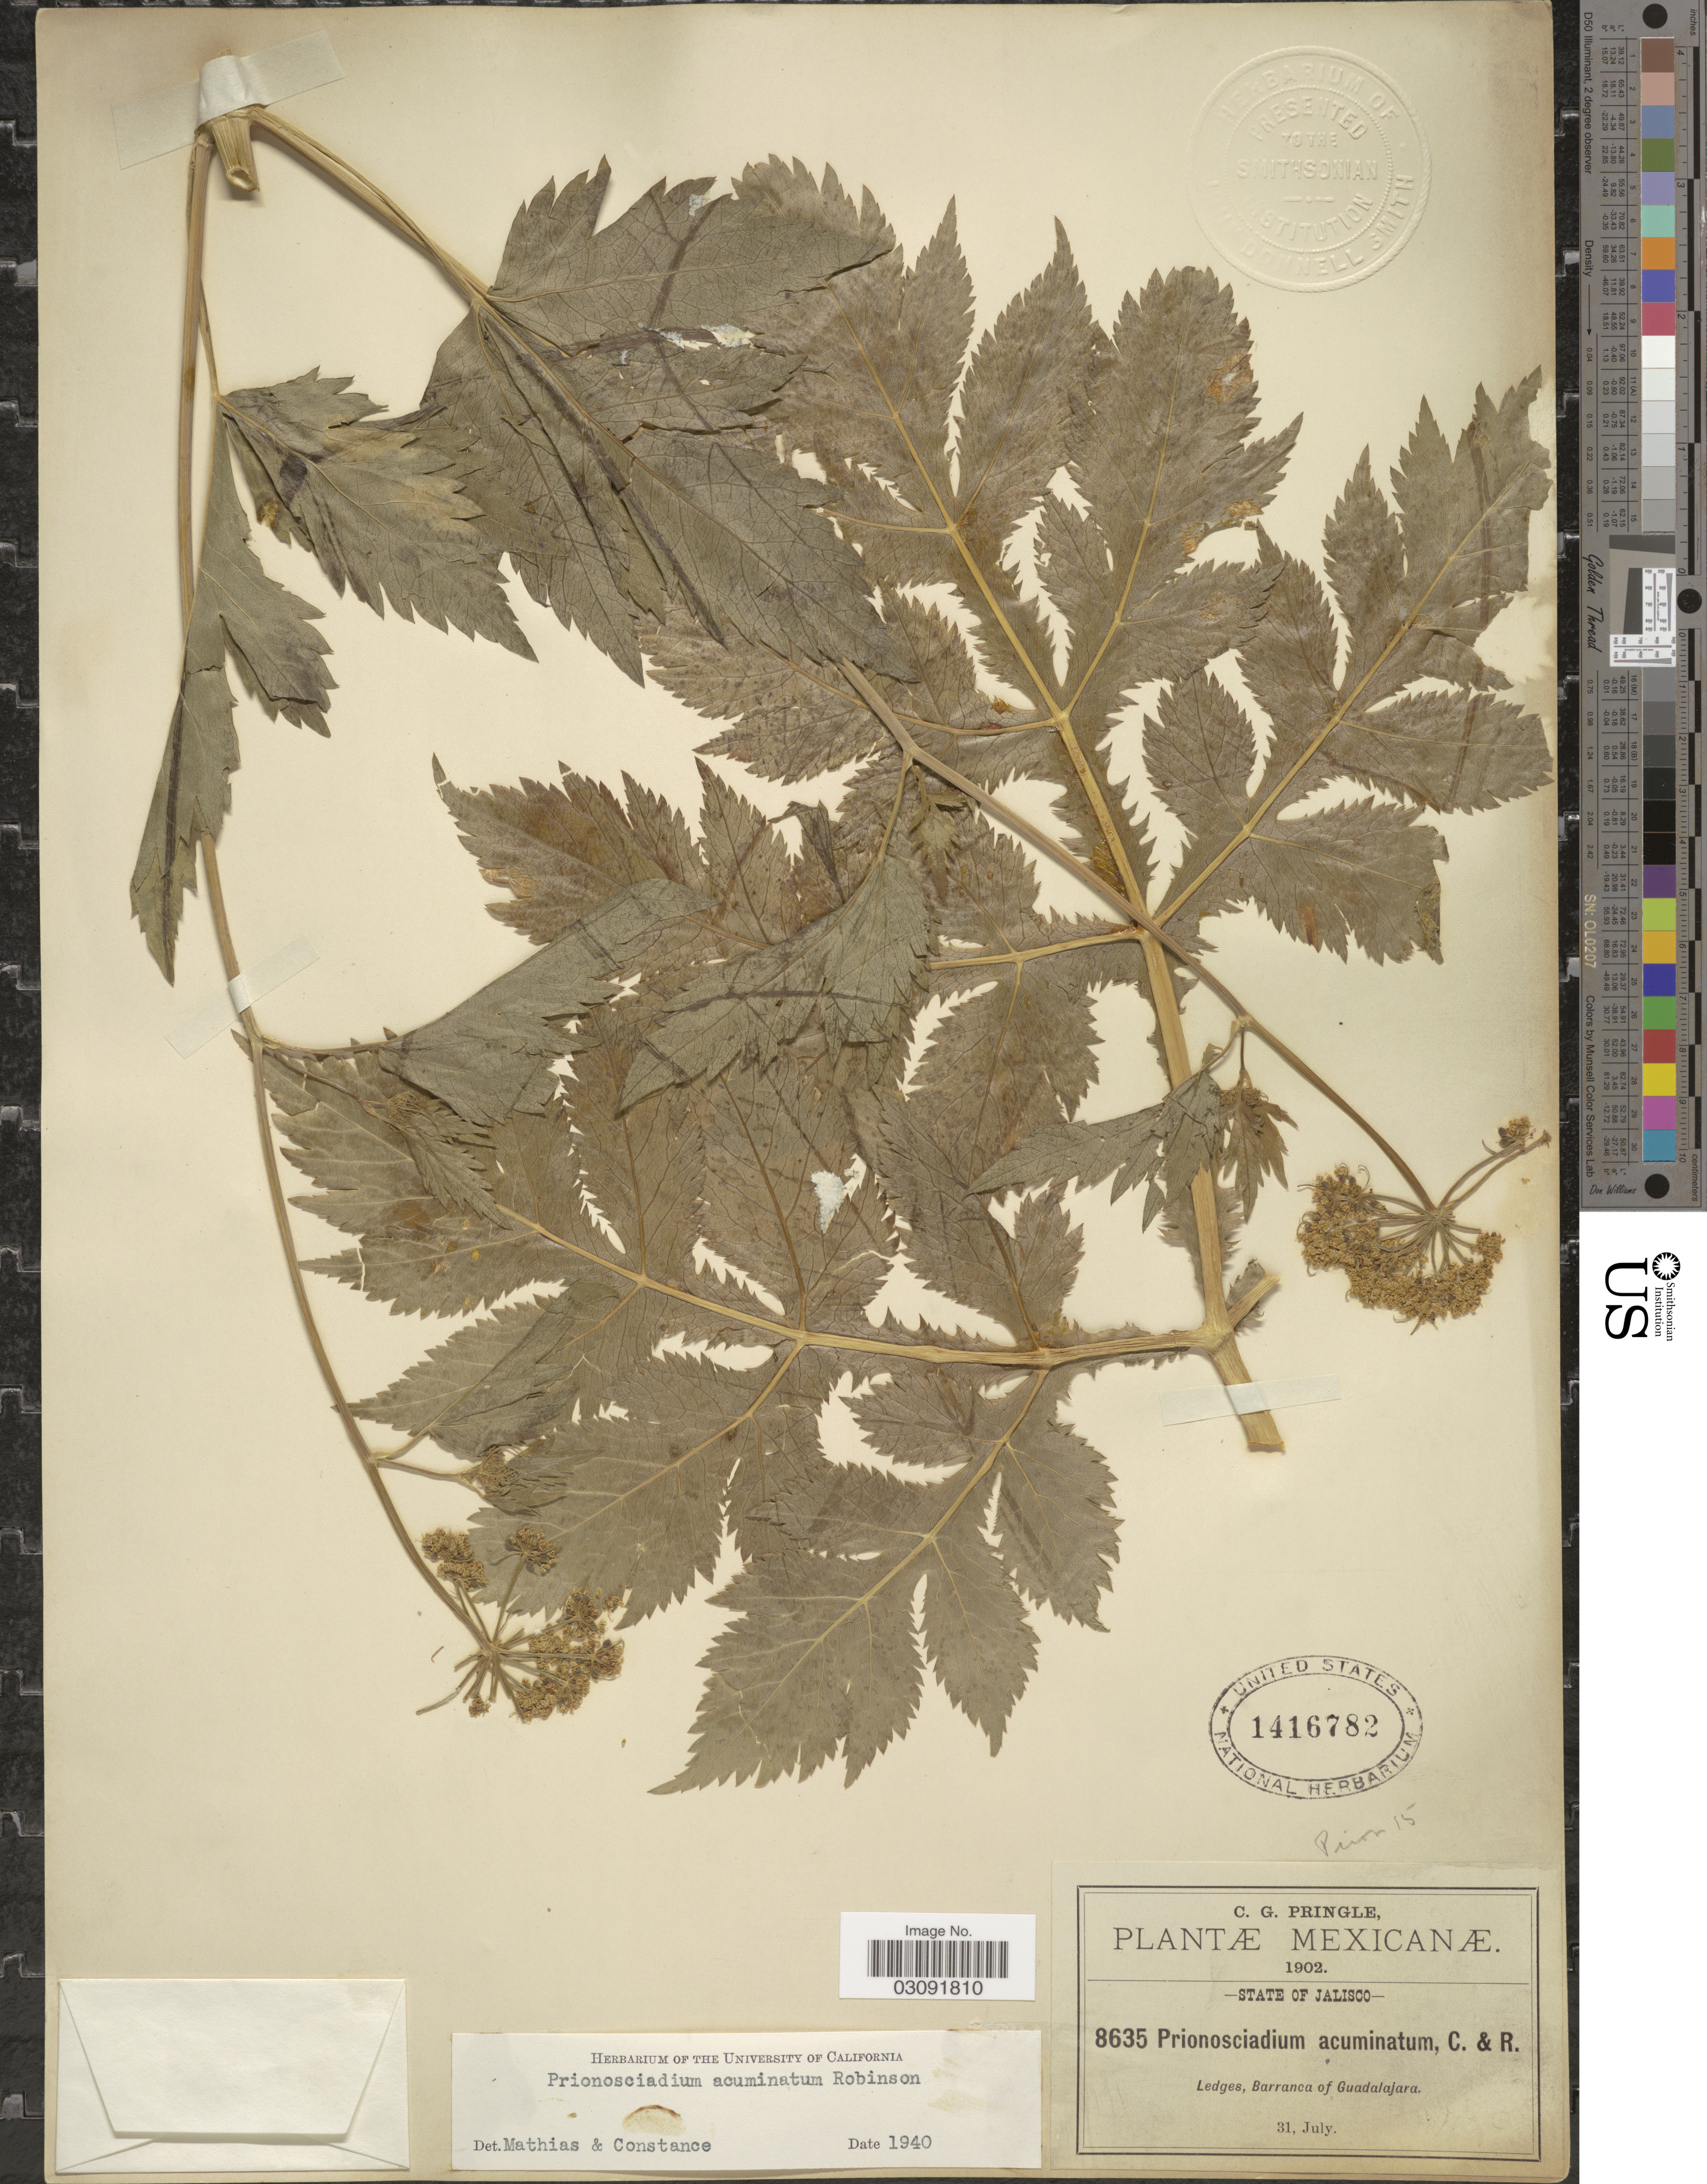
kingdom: Plantae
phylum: Tracheophyta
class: Magnoliopsida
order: Apiales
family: Apiaceae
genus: Prionosciadium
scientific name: Prionosciadium acuminatum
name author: B.L. Rob. ex J.M. Coult. & Rose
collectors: C. G. Pringle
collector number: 8635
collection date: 1902-07-31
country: Mexico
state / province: Jalisco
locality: Ledges, Barranca of Guadalajara.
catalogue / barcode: US 1416782